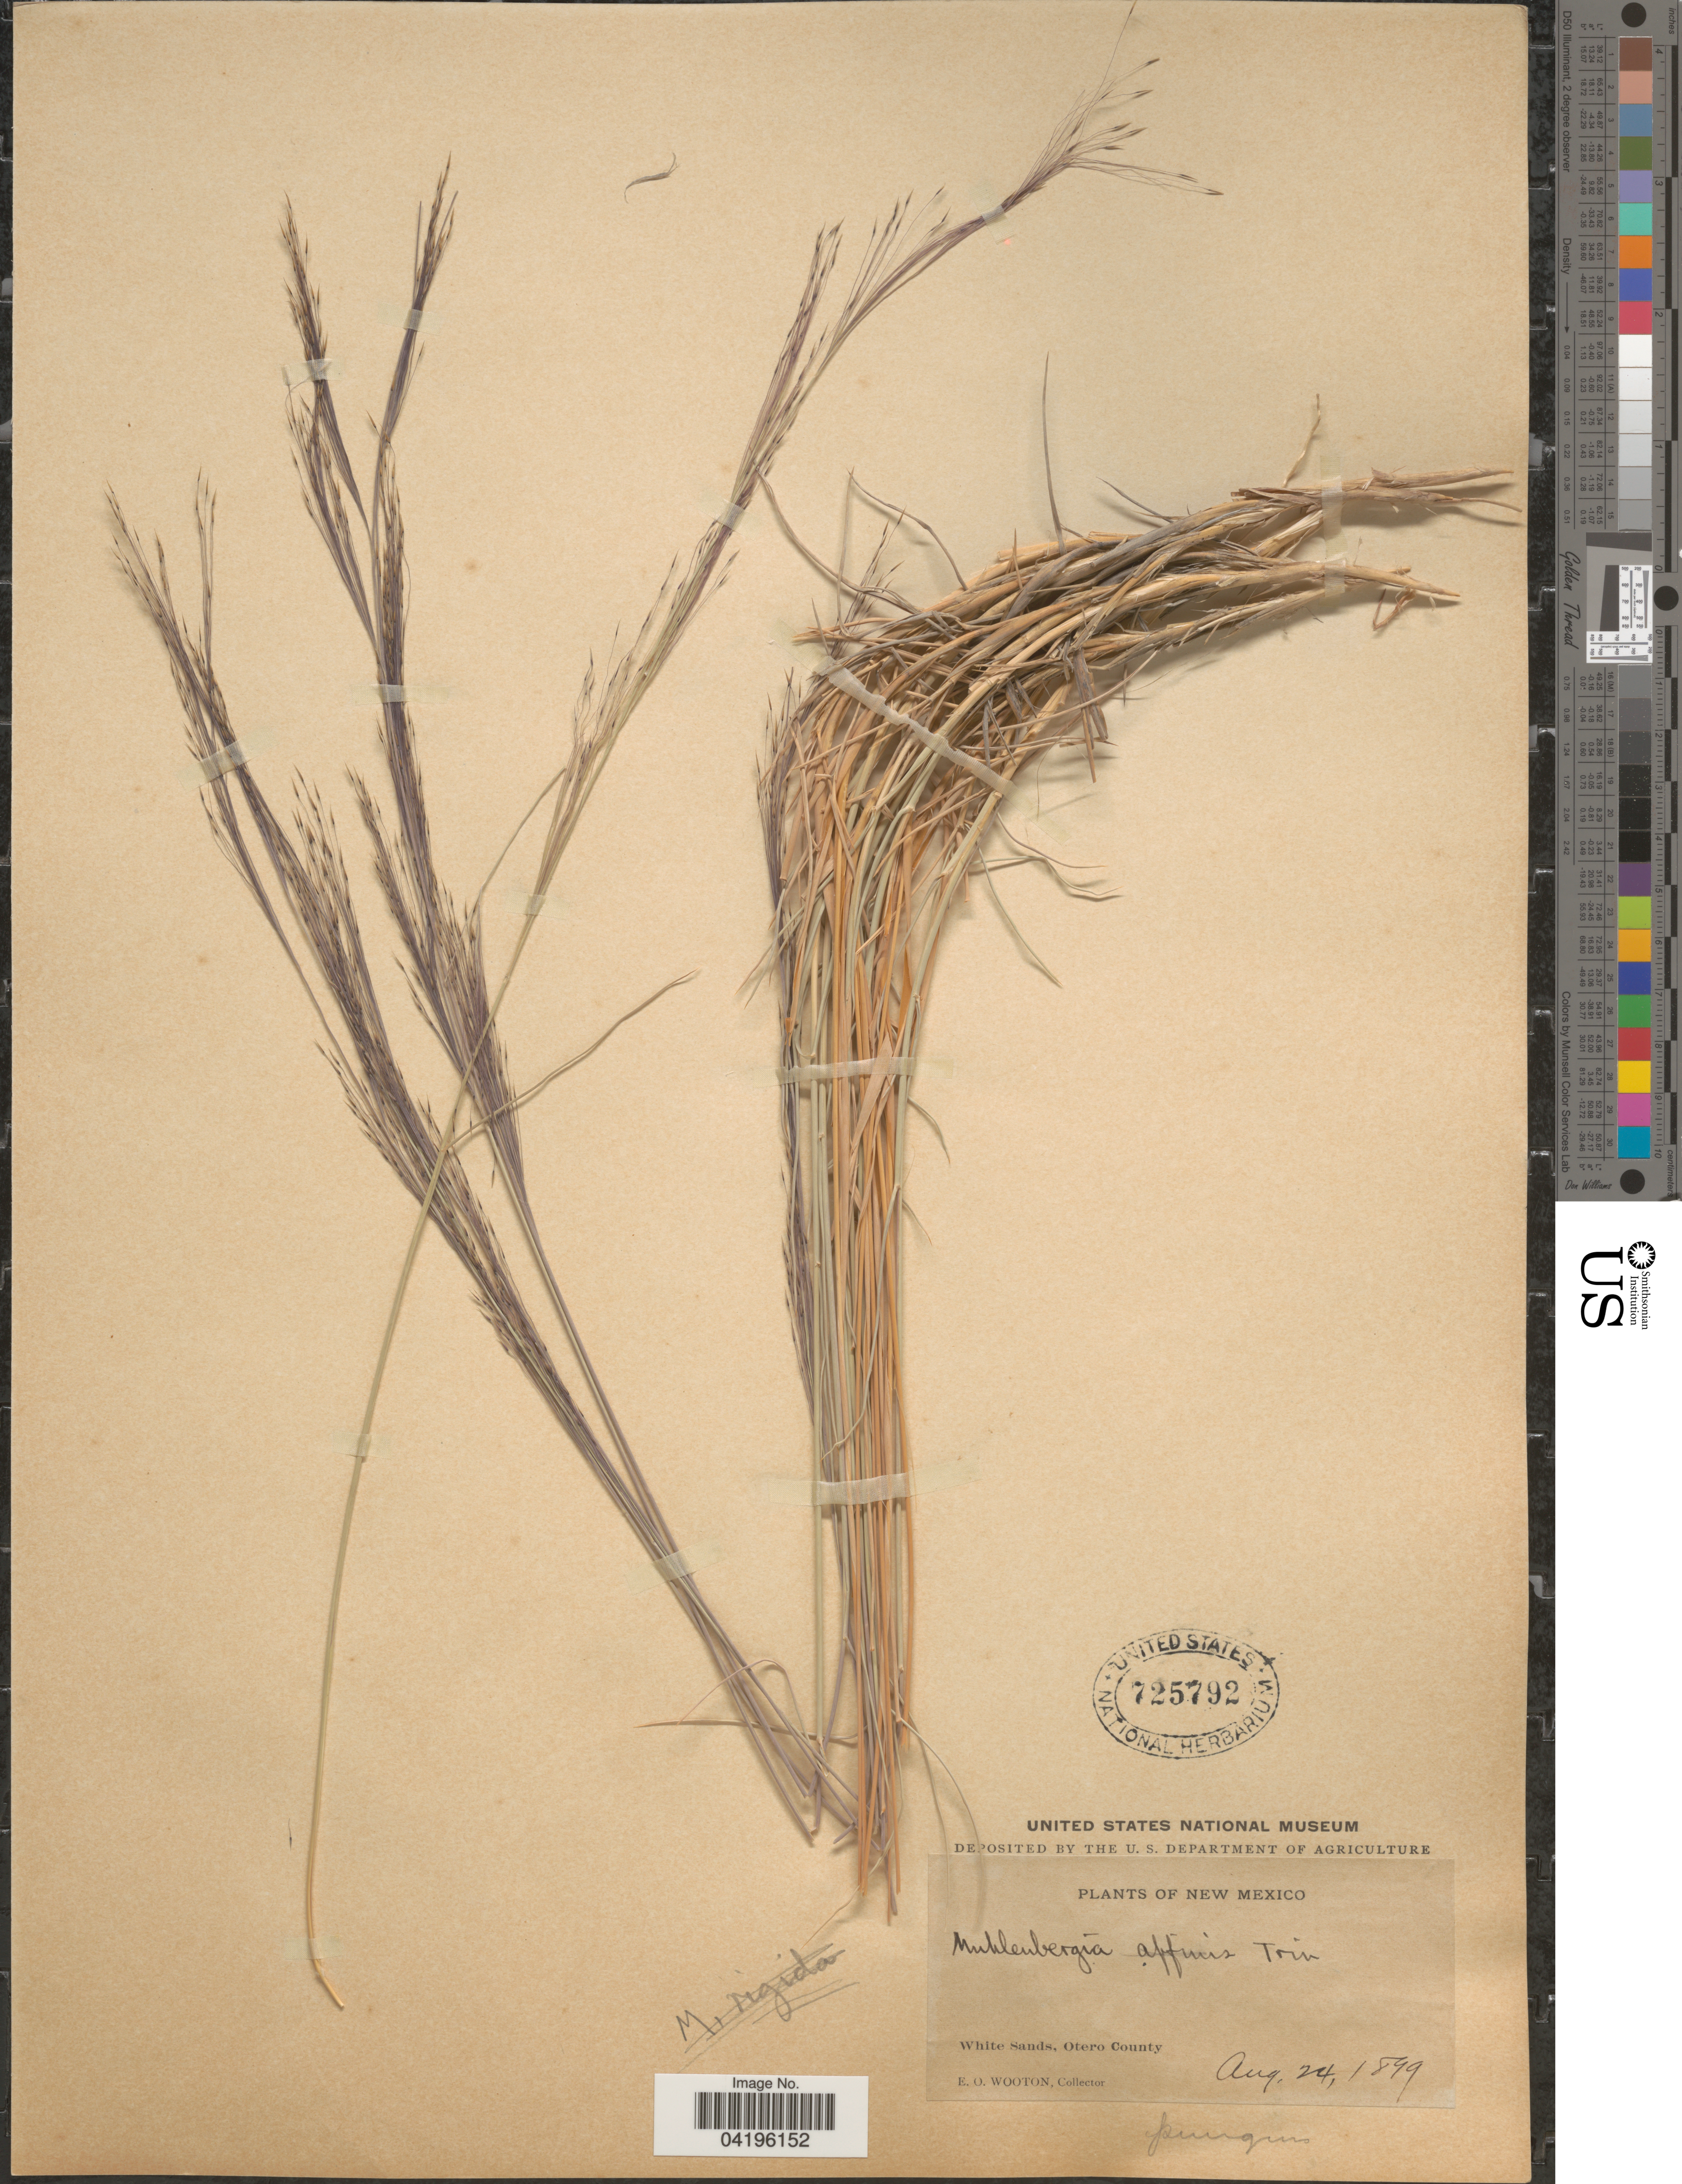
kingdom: Plantae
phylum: Tracheophyta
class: Liliopsida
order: Poales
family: Poaceae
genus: Muhlenbergia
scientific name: Muhlenbergia pungens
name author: Thurb. ex A. Gray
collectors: E. O. Wooton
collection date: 1899-08-24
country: United States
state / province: New Mexico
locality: White Sands, Otero County.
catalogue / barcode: US 725792